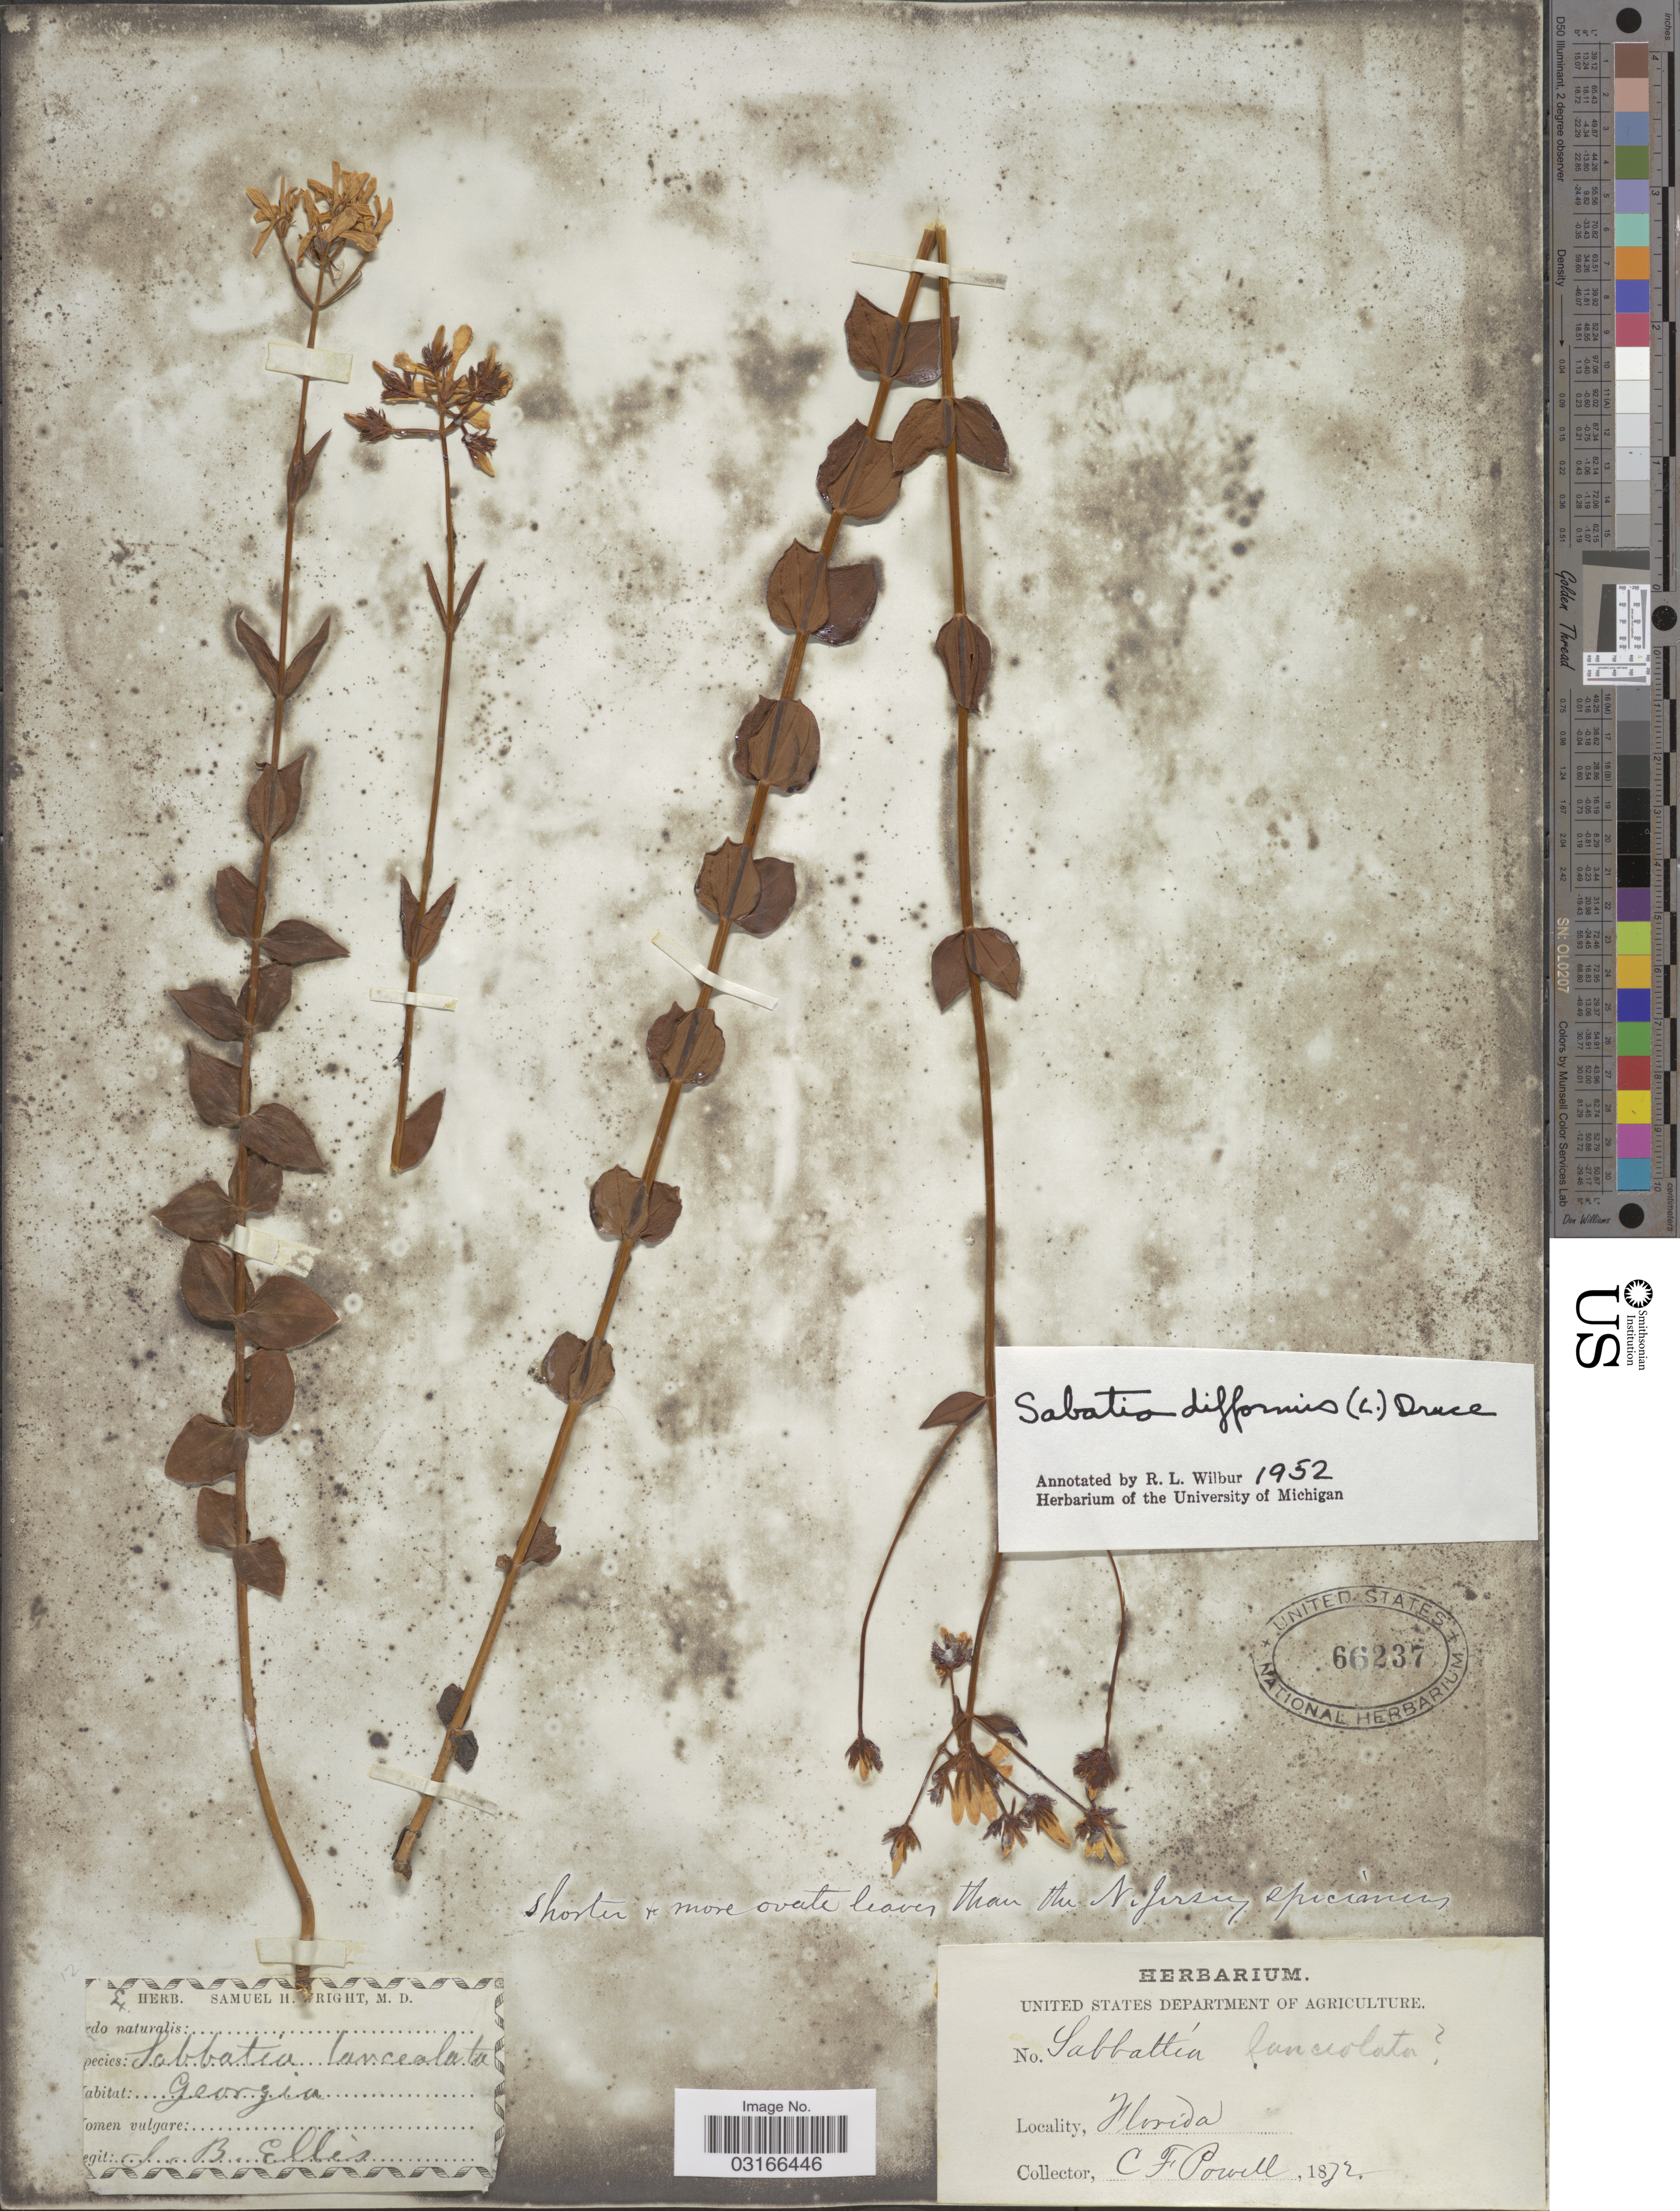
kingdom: Plantae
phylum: Tracheophyta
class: Magnoliopsida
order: Gentianales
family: Gentianaceae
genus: Sabatia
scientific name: Sabatia difformis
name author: (L.) Druce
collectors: J. B. Ellis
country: United States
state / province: Georgia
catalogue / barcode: US 66237